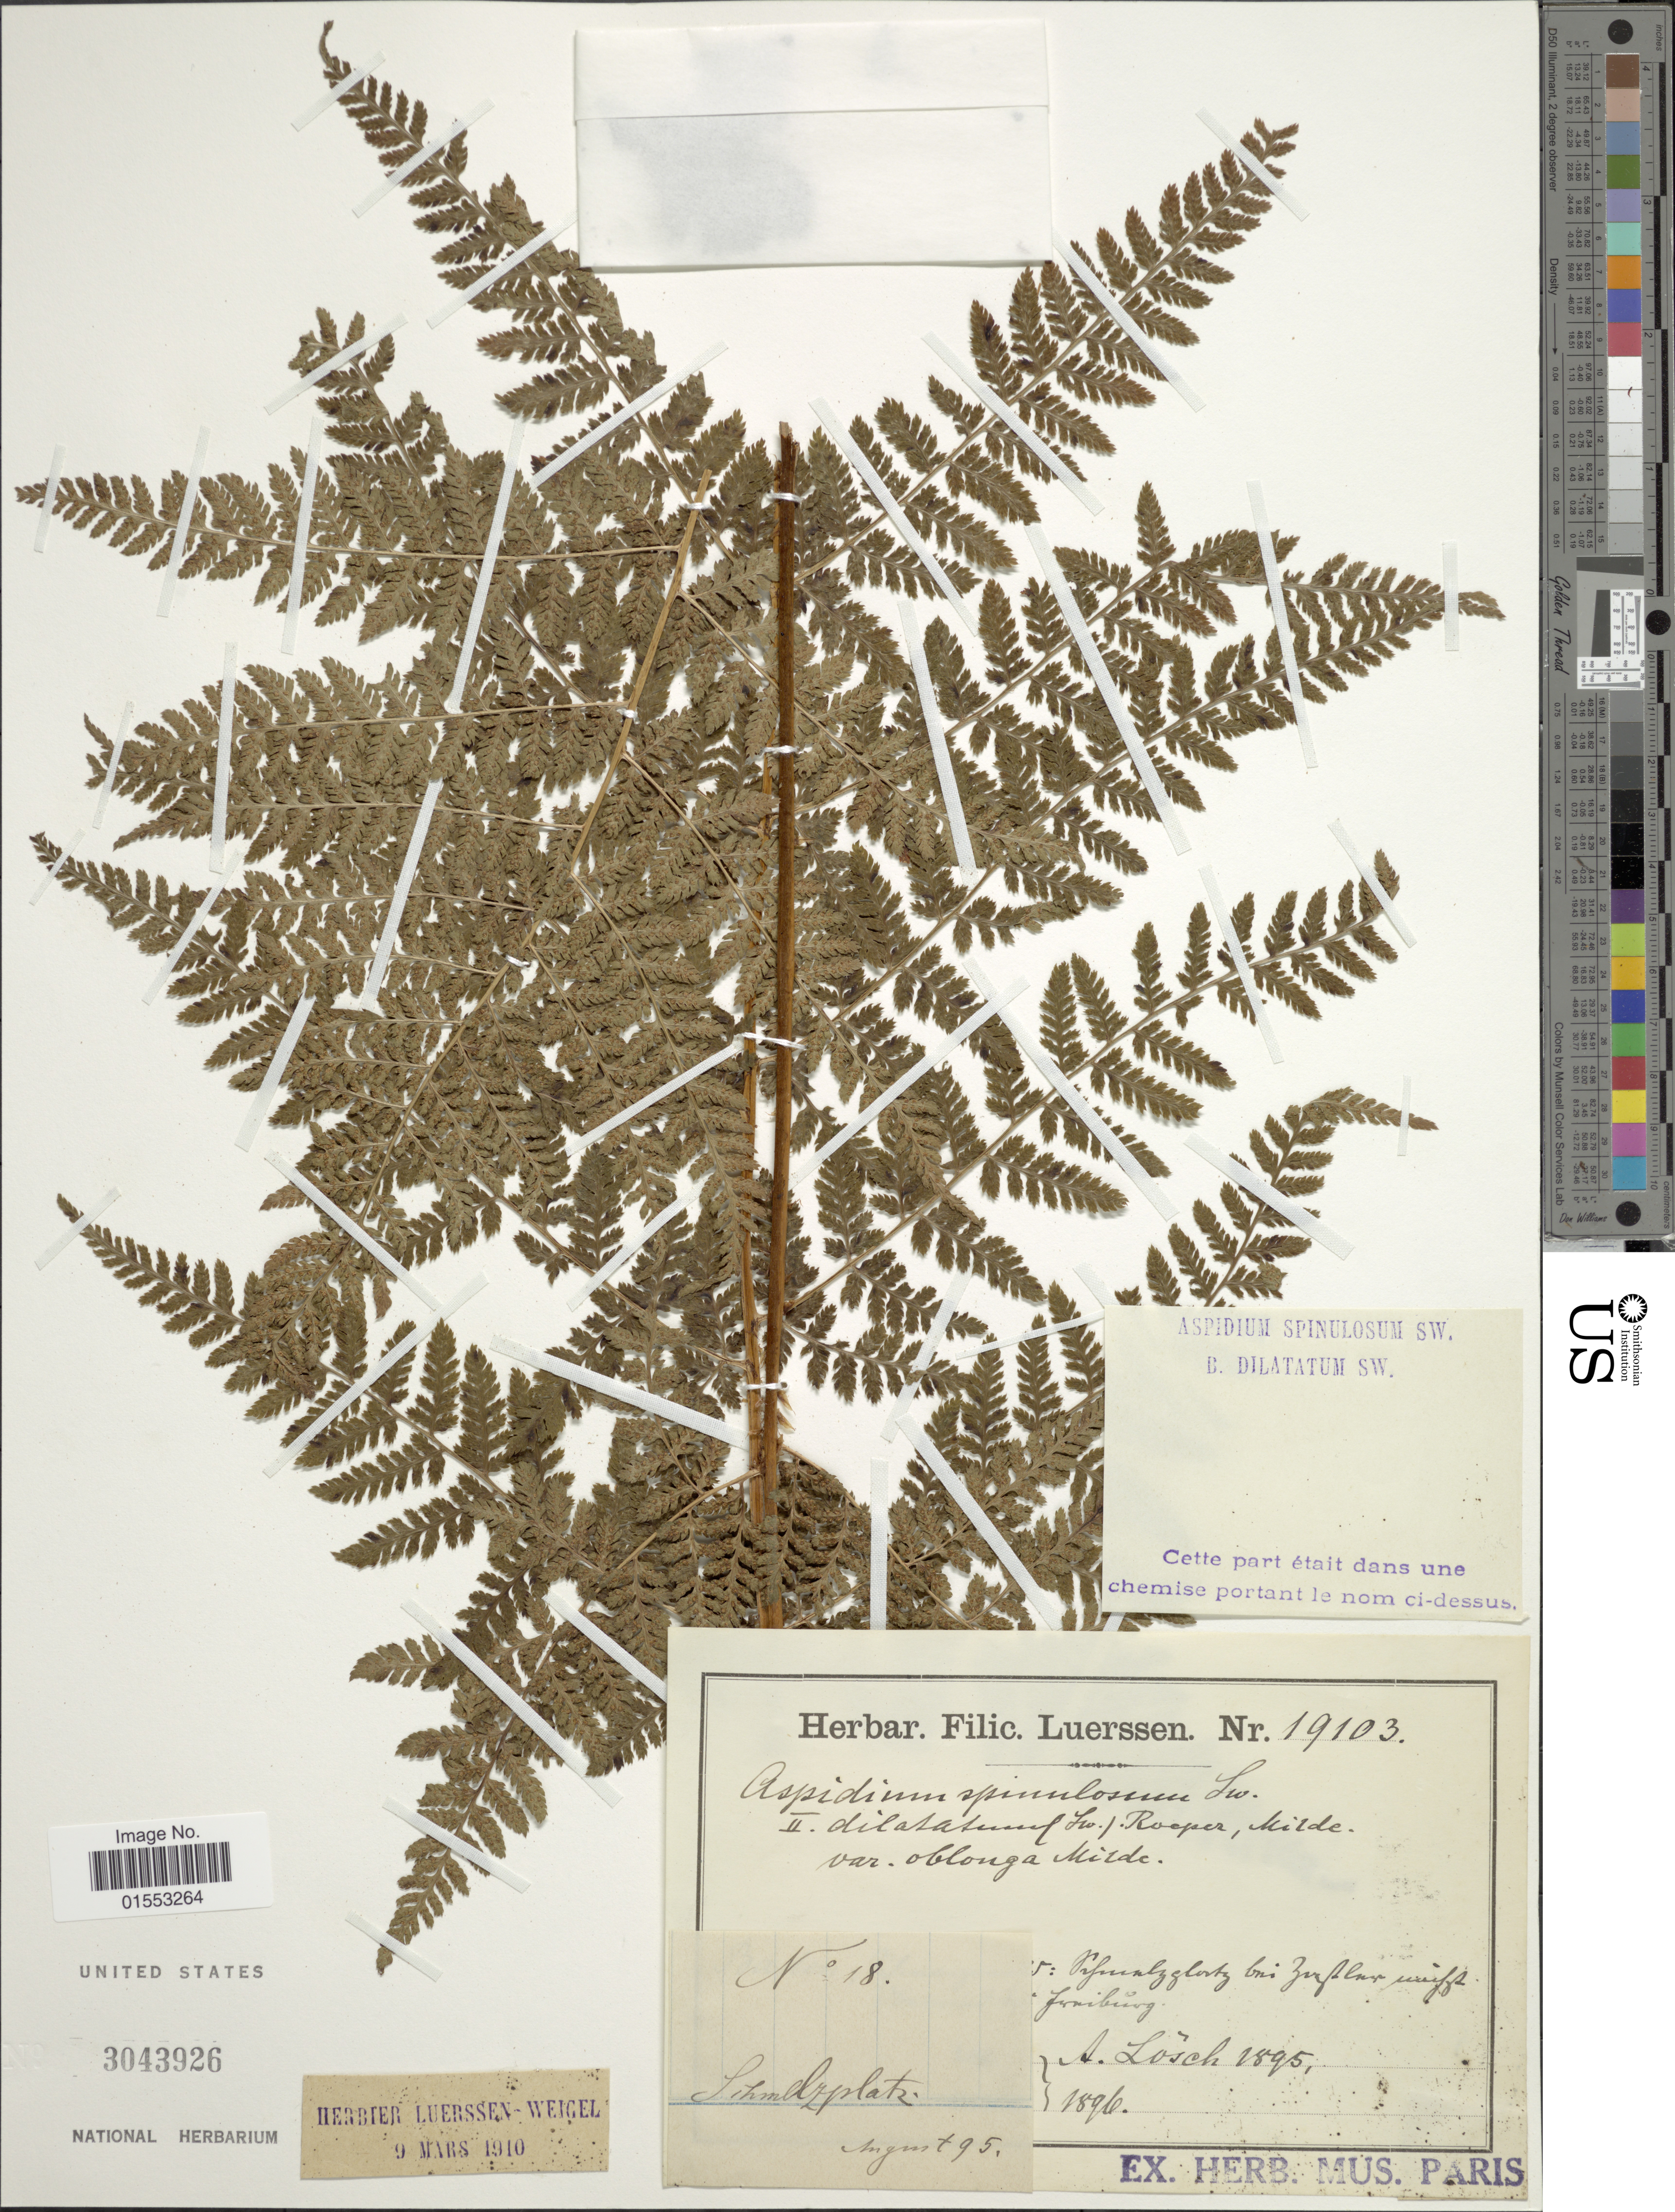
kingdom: Plantae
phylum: Tracheophyta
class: Polypodiopsida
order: Polypodiales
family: Dryopteridaceae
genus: Dryopteris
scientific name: Dryopteris dilatata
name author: (Hoffm.) A. Gray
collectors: A. Lösch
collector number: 19103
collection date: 1895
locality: Vifeuglolotz bei Zorgflar wigft [interpreted]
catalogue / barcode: US 3043926